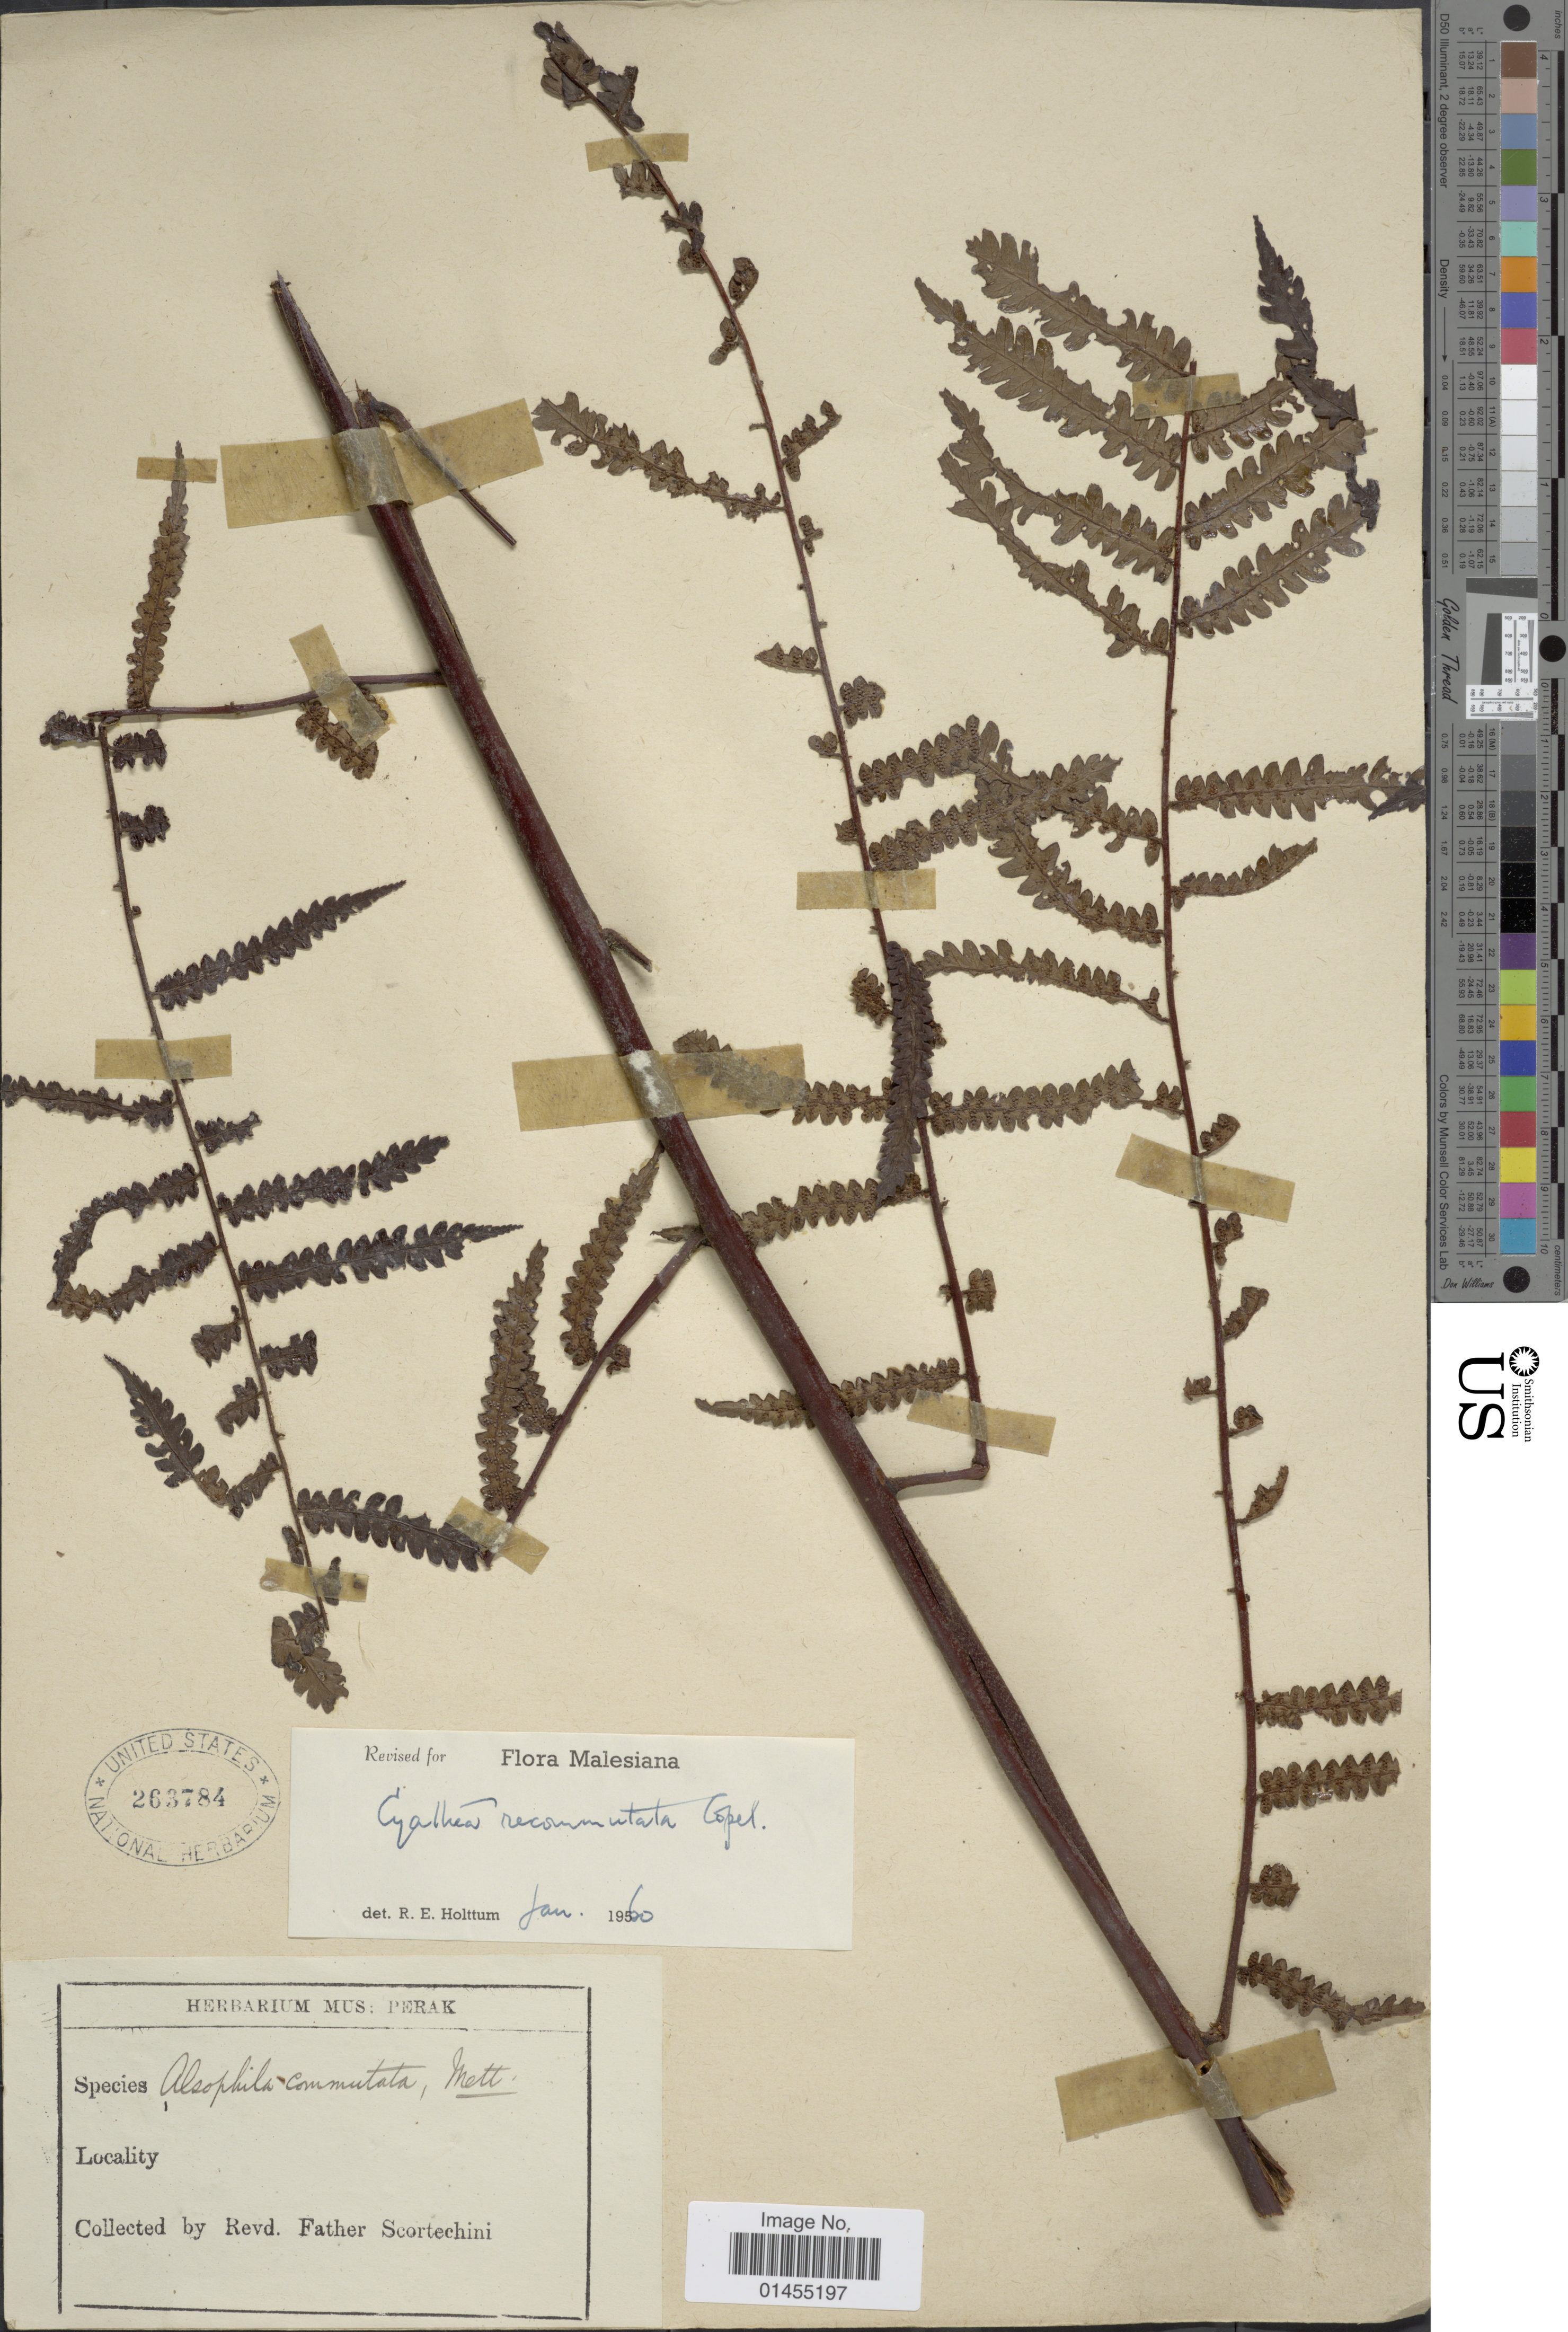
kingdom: Plantae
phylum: Tracheophyta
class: Polypodiopsida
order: Cyatheales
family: Cyatheaceae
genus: Alsophila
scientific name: Alsophila commutata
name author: Mett.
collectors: Fr. Scortechini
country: Malaysia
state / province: Perak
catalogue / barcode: US 263784